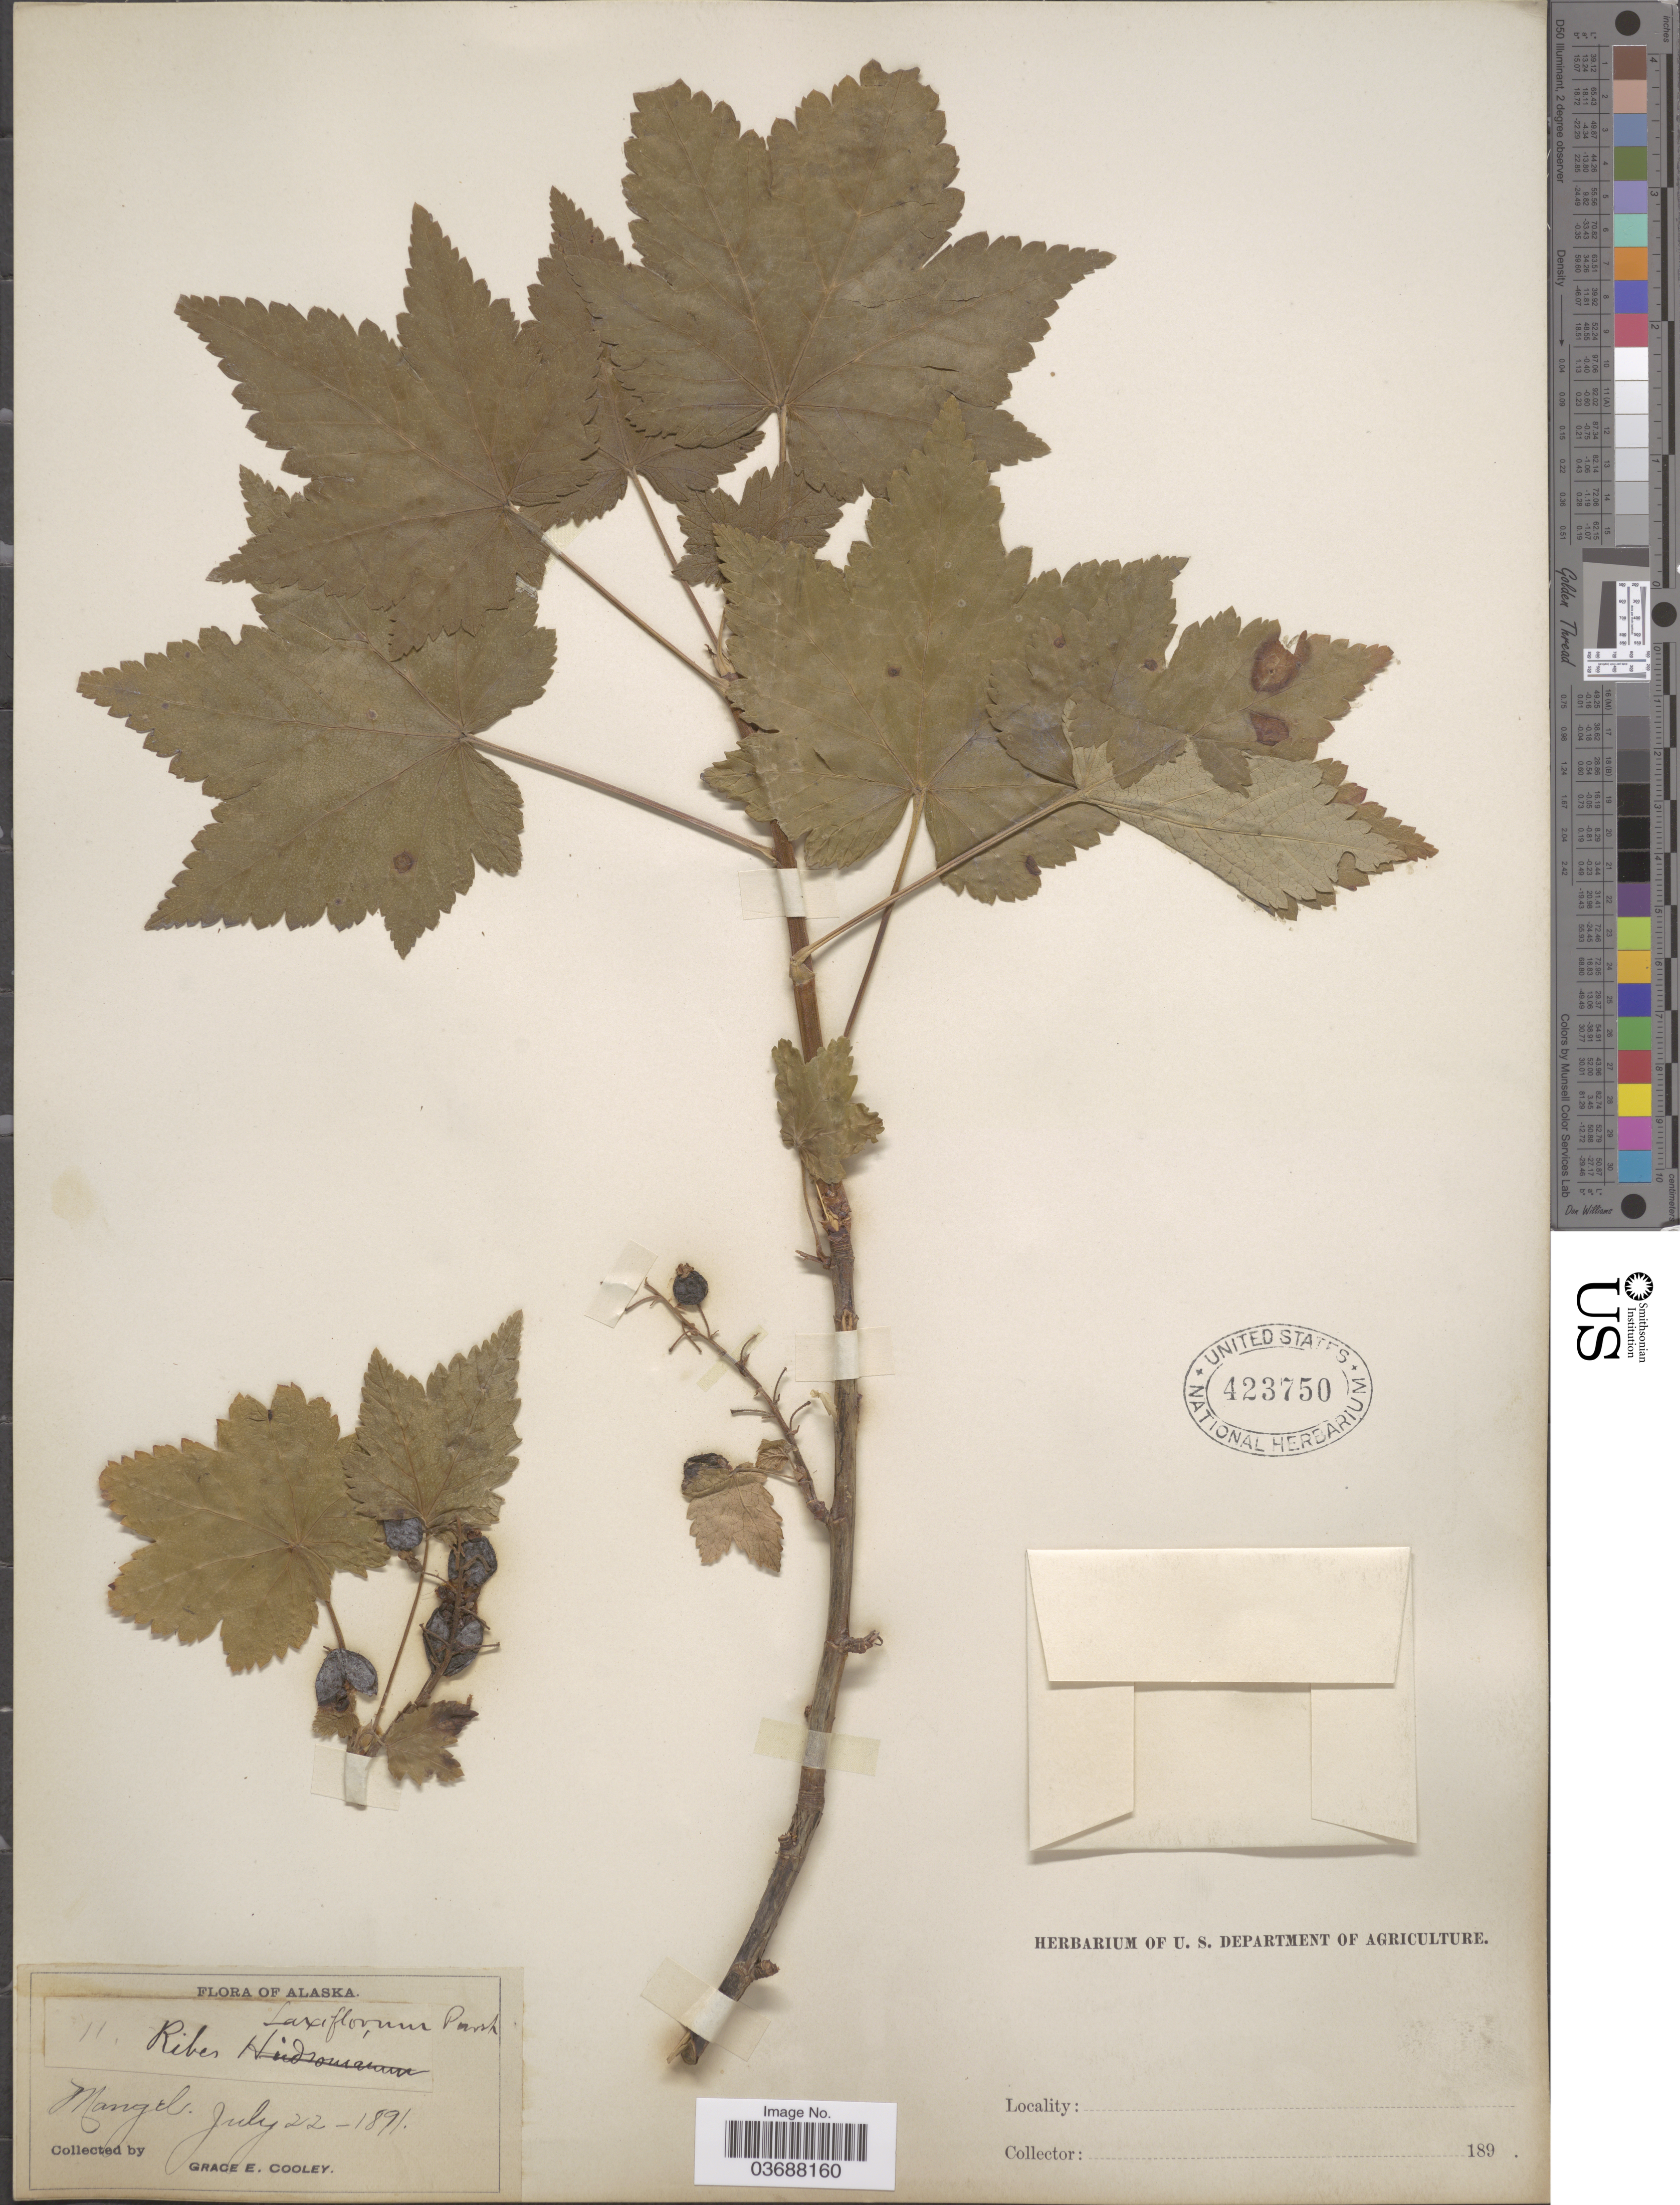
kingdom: Plantae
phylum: Tracheophyta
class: Magnoliopsida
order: Saxifragales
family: Grossulariaceae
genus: Ribes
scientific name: Ribes laxiflorum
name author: Pursh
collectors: G. E. Cooley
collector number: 11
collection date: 1891-07-22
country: United States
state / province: Alaska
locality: Mangel.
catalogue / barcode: US 423750